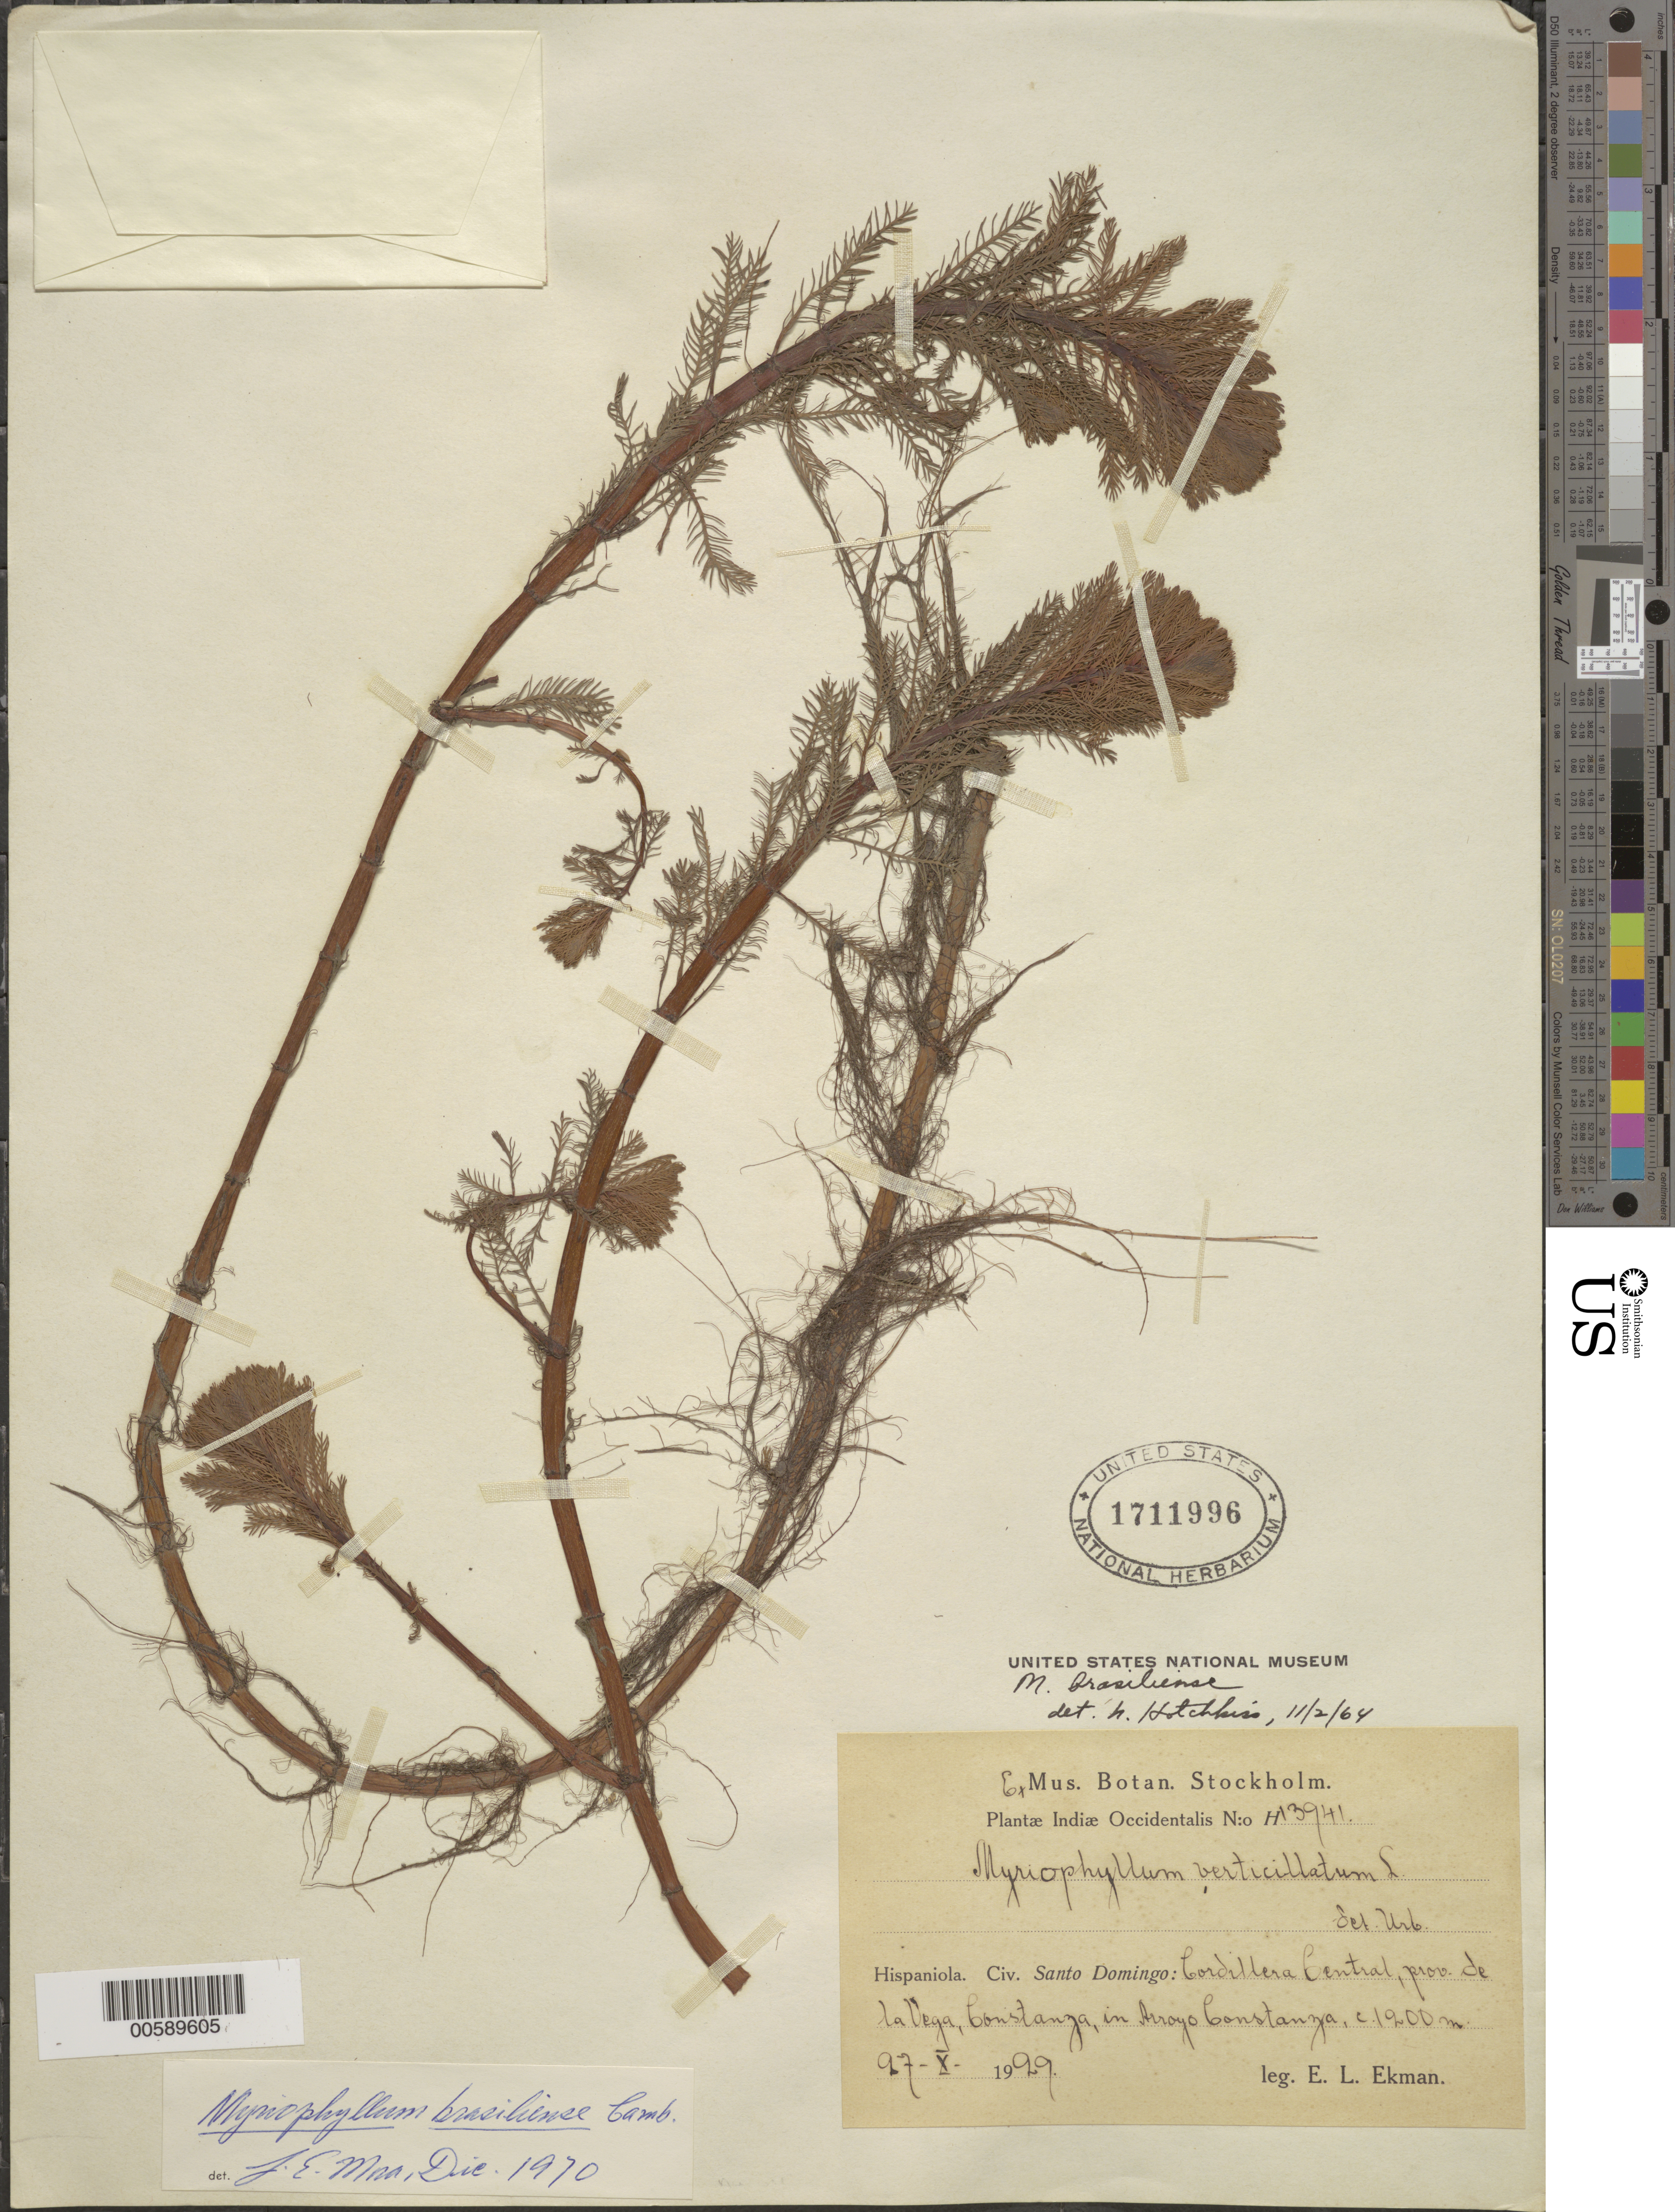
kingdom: Plantae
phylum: Tracheophyta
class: Magnoliopsida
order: Saxifragales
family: Haloragaceae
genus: Myriophyllum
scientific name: Myriophyllum brasiliense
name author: Cambess.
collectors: E. L. Ekman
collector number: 13941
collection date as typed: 27 Oct 1929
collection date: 1929-10-27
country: Dominican Republic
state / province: La Vega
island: Hispaniola Island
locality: Constanza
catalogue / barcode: US 1711996